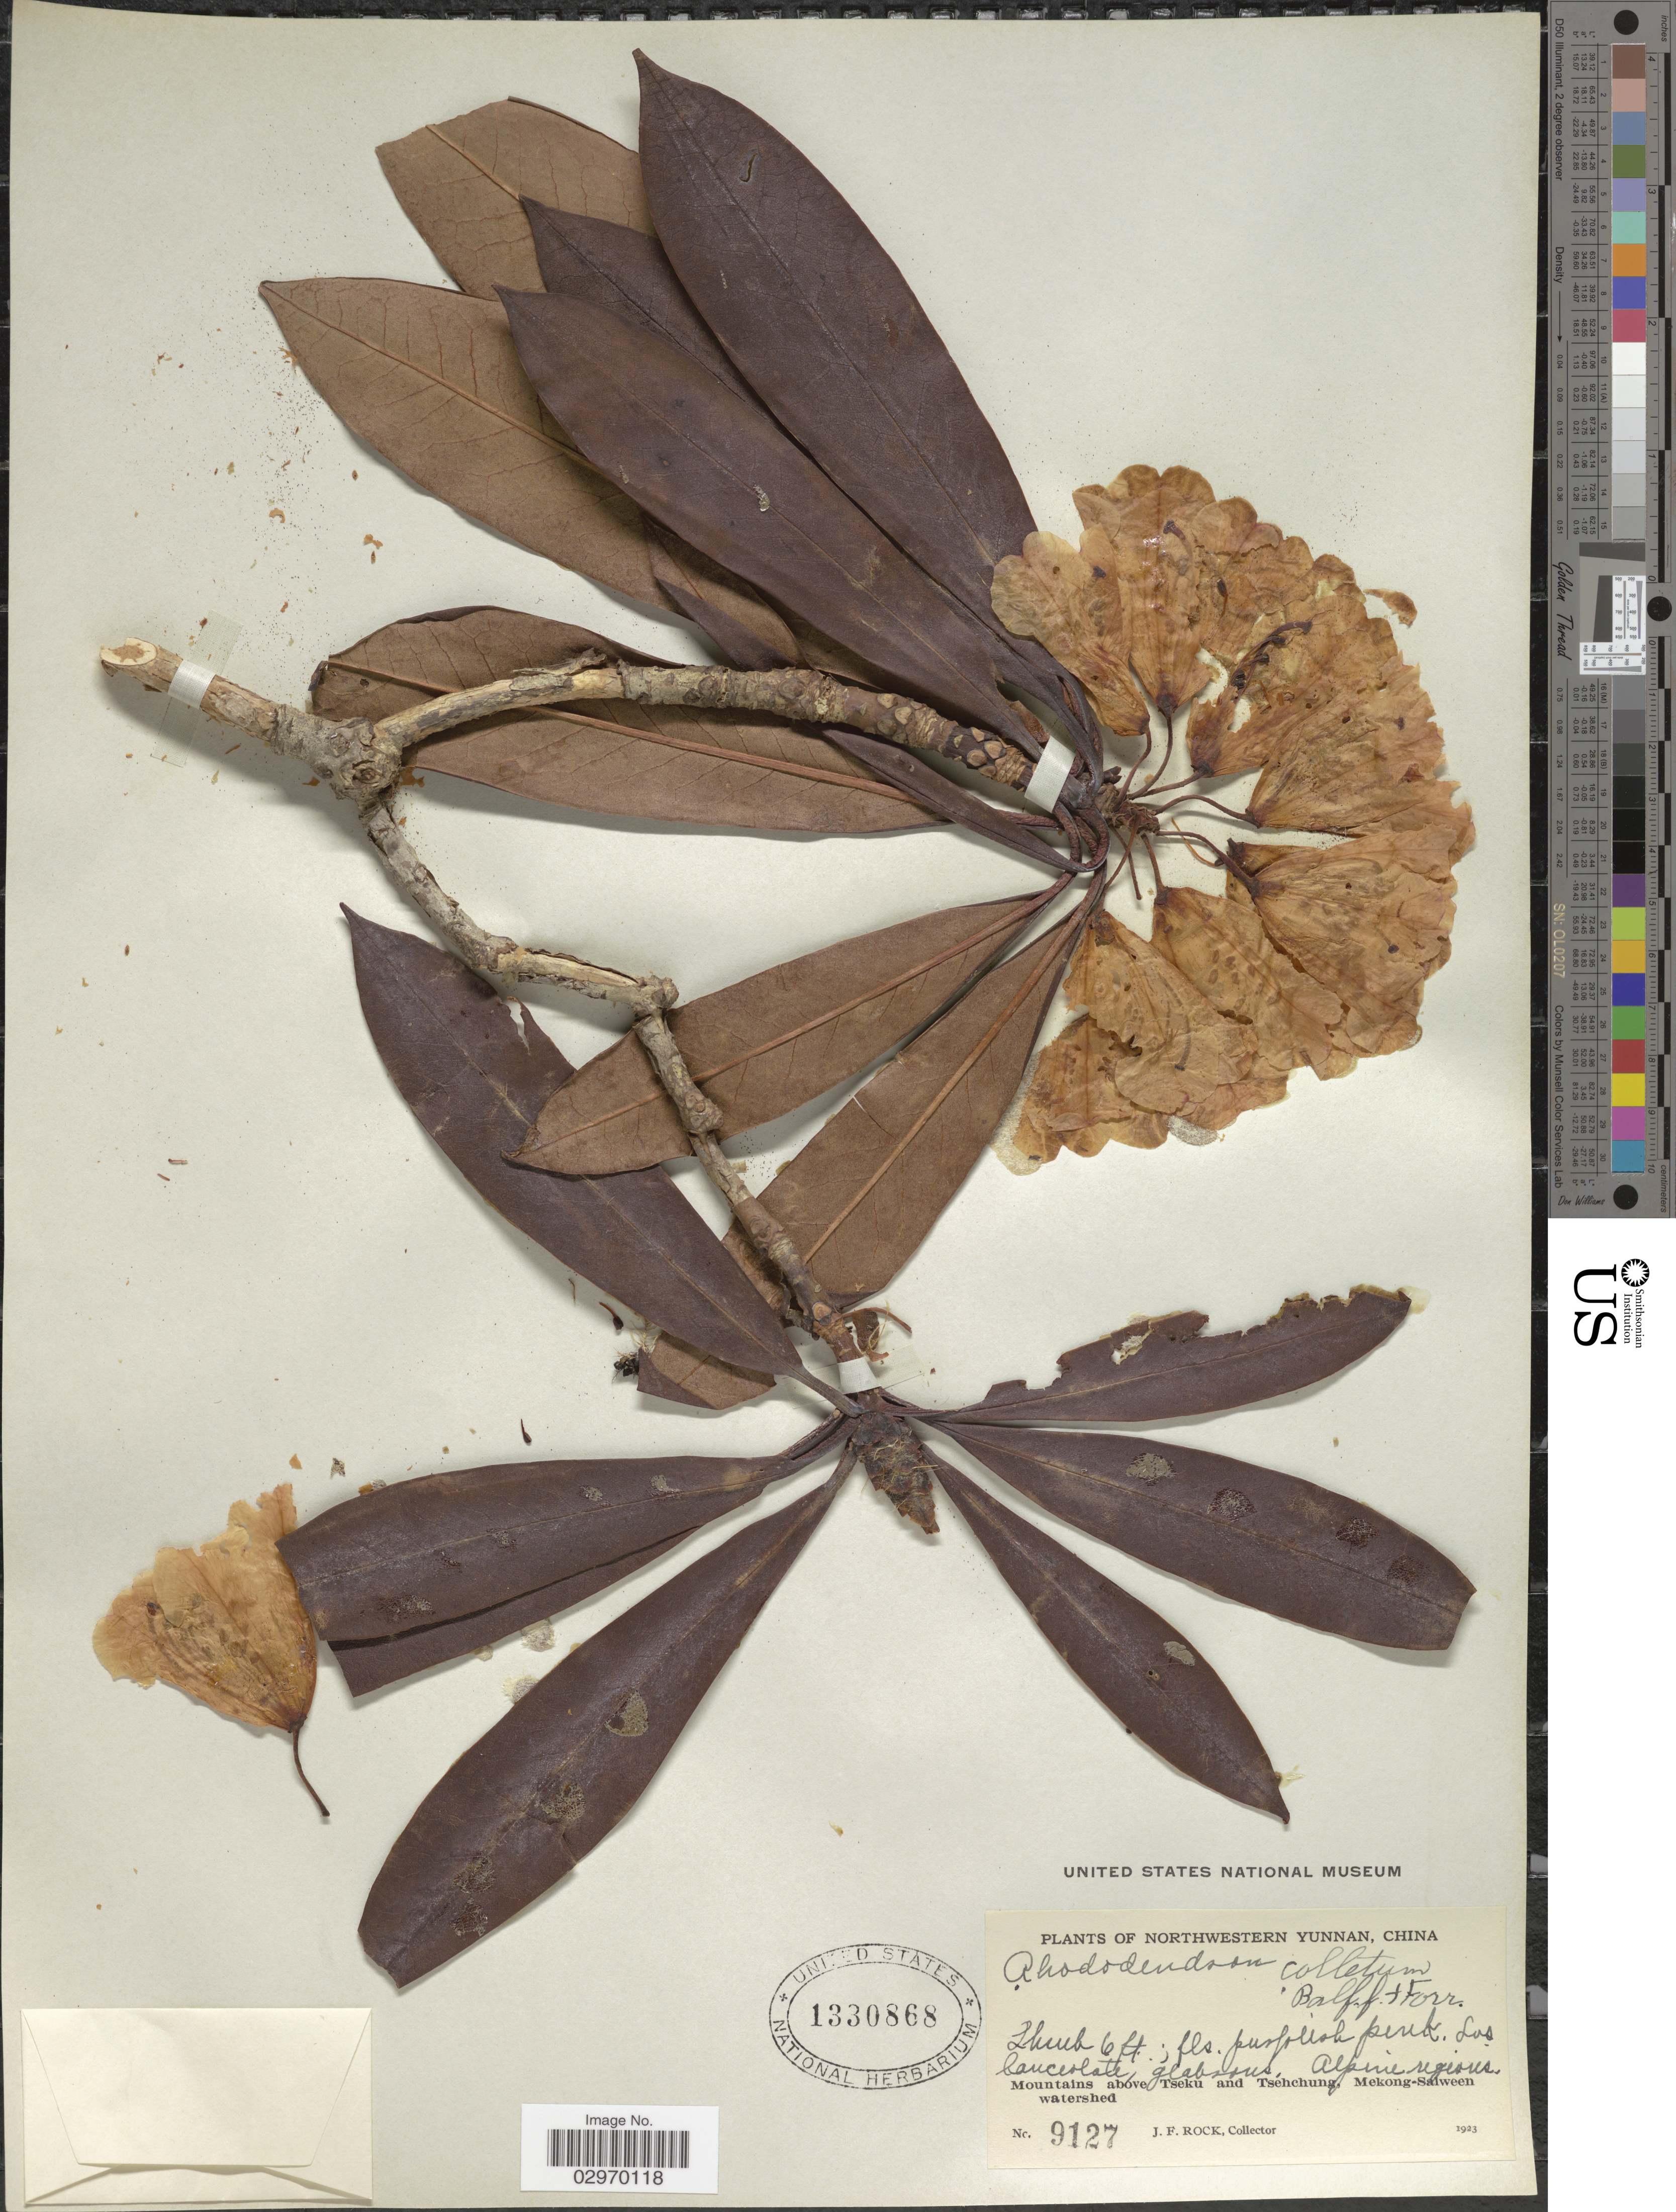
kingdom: Plantae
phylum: Tracheophyta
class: Magnoliopsida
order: Ericales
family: Ericaceae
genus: Rhododendron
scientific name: Rhododendron colletum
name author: Balf. f. & Forrest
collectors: J. Rock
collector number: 9127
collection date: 1923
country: China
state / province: Yunnan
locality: Northwestern Yunnan. Alpine regions. Mountains above Tseku and Tsehchung, Mekong-Salween watershed.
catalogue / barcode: US 1330868